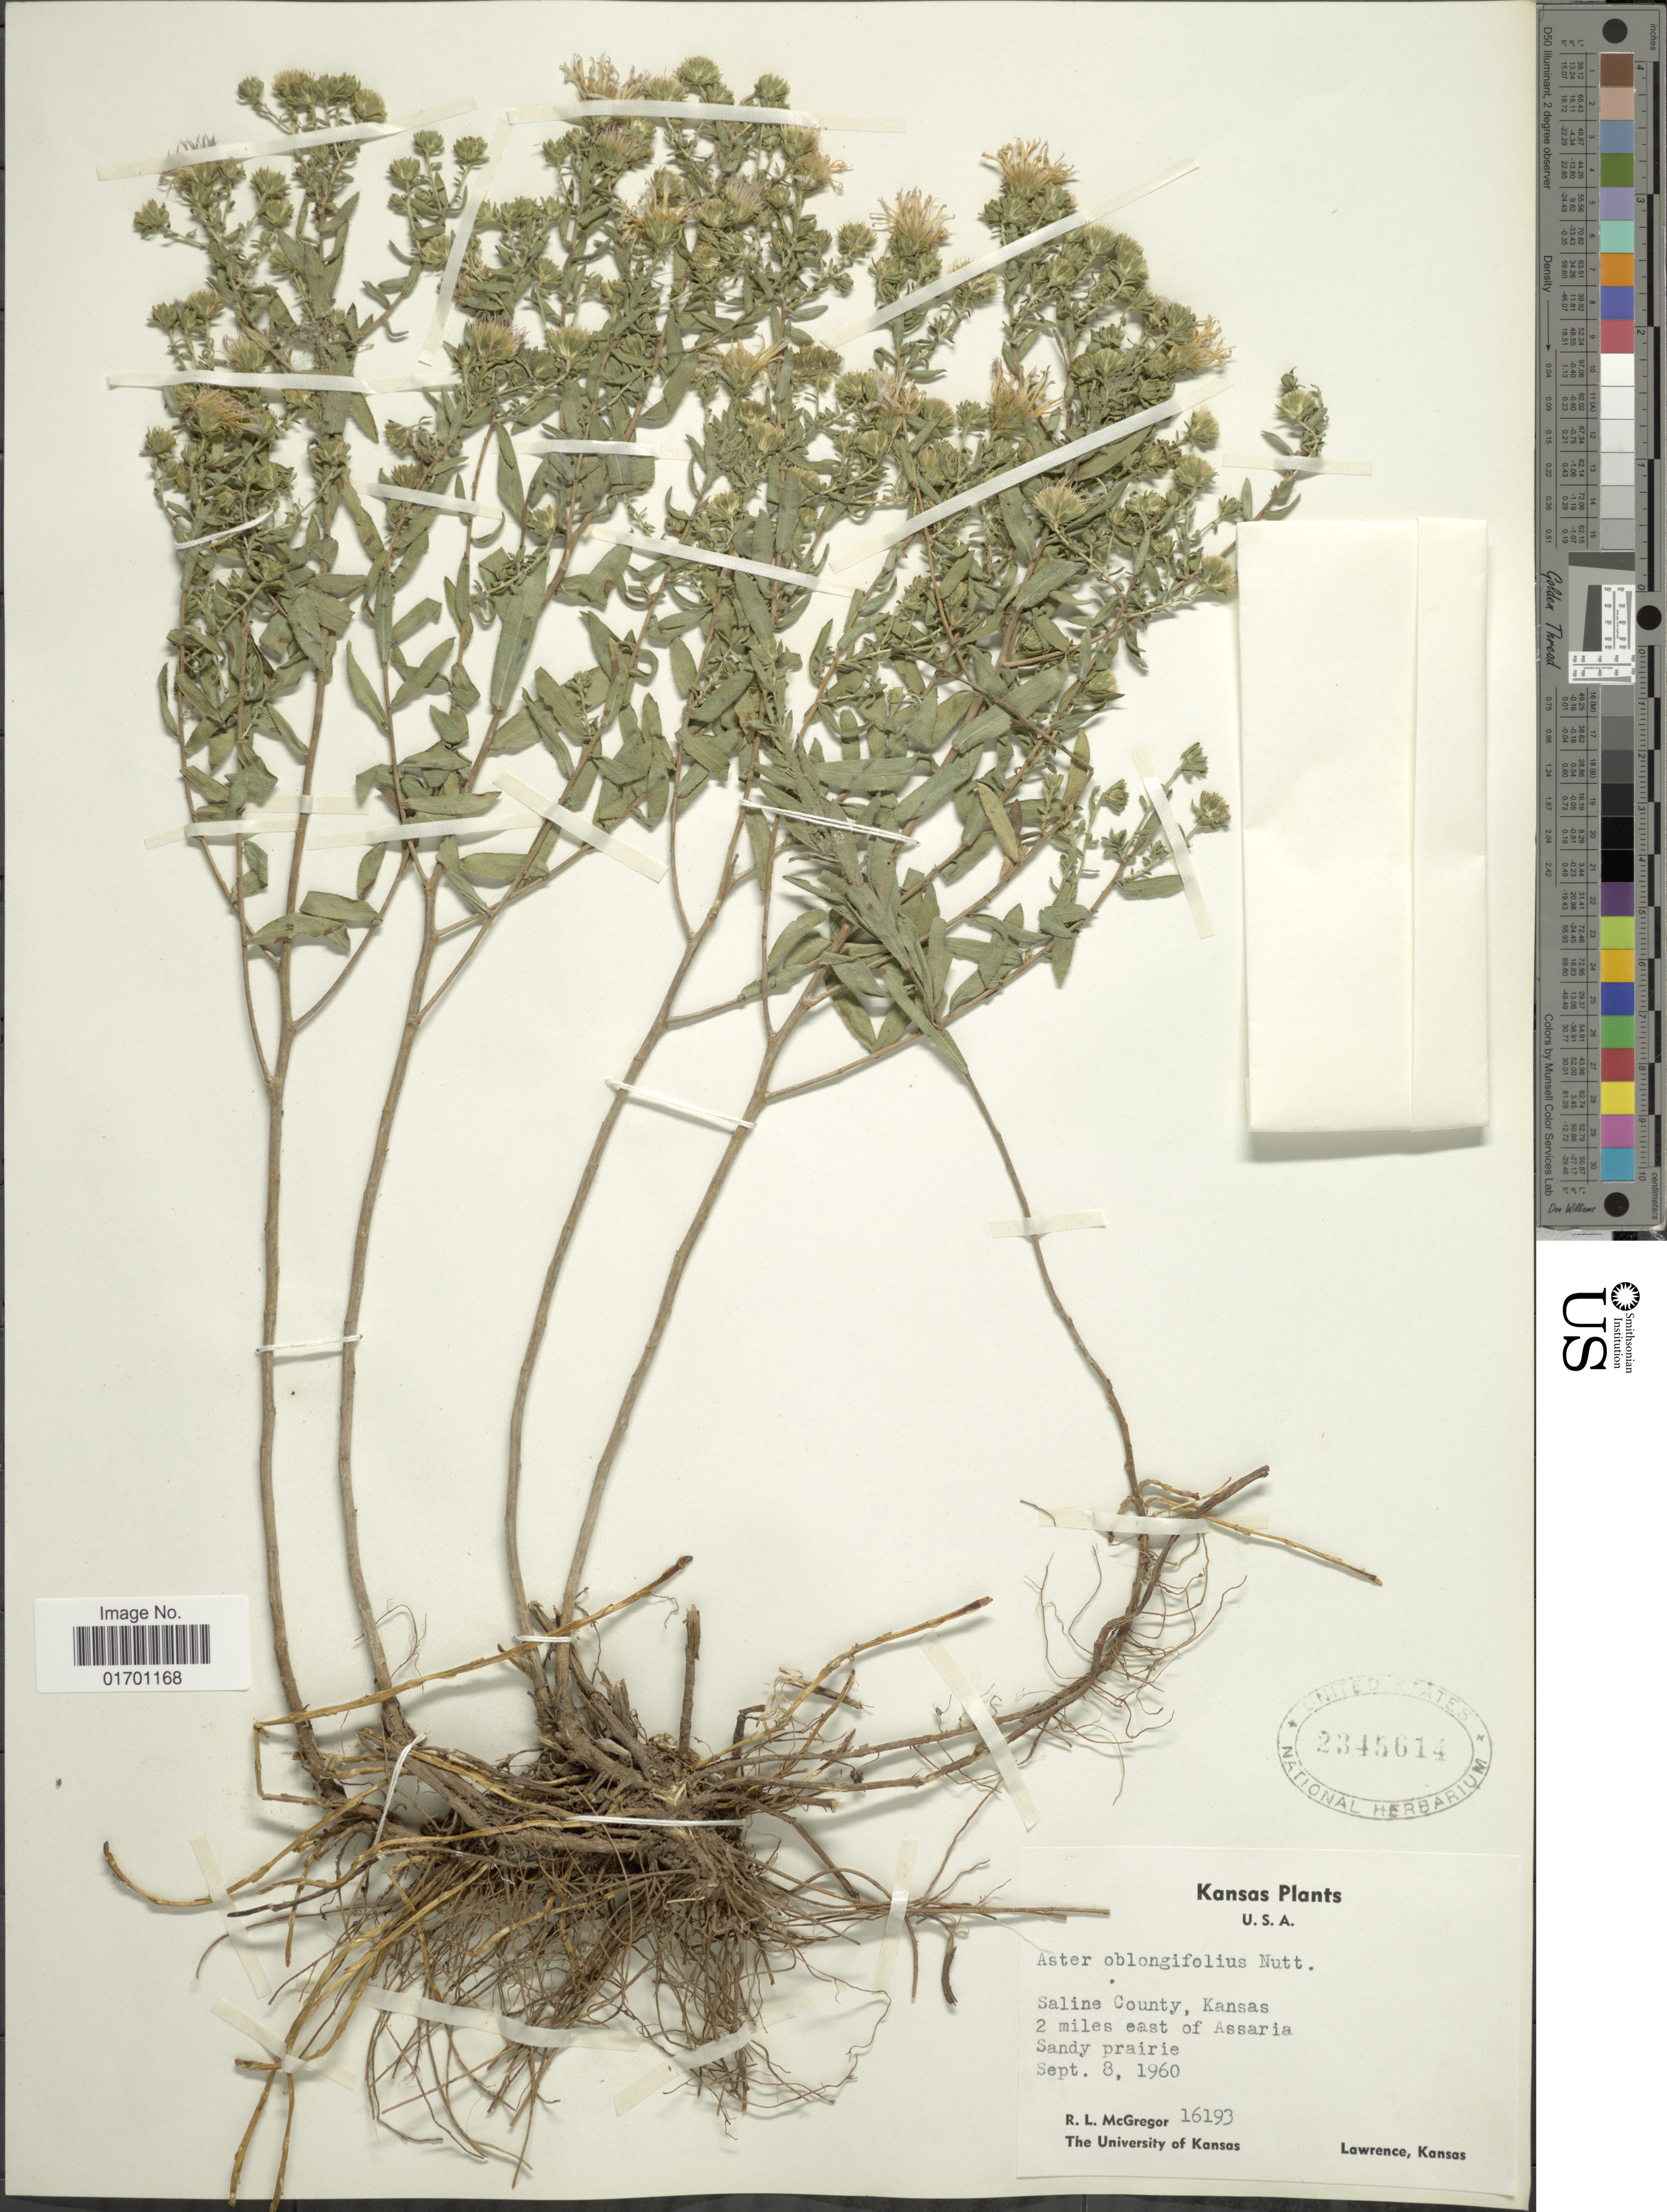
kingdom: Plantae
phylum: Tracheophyta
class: Magnoliopsida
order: Asterales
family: Asteraceae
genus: Symphyotrichum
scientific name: Symphyotrichum oblongifolium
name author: (Nutt.) G.L. Nesom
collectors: R. McGregor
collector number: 16193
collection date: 1960-09-08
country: United States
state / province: Kansas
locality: Saline County, Kansas 2 miles east of Assaria, Sandy Prairie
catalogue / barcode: US 2345614